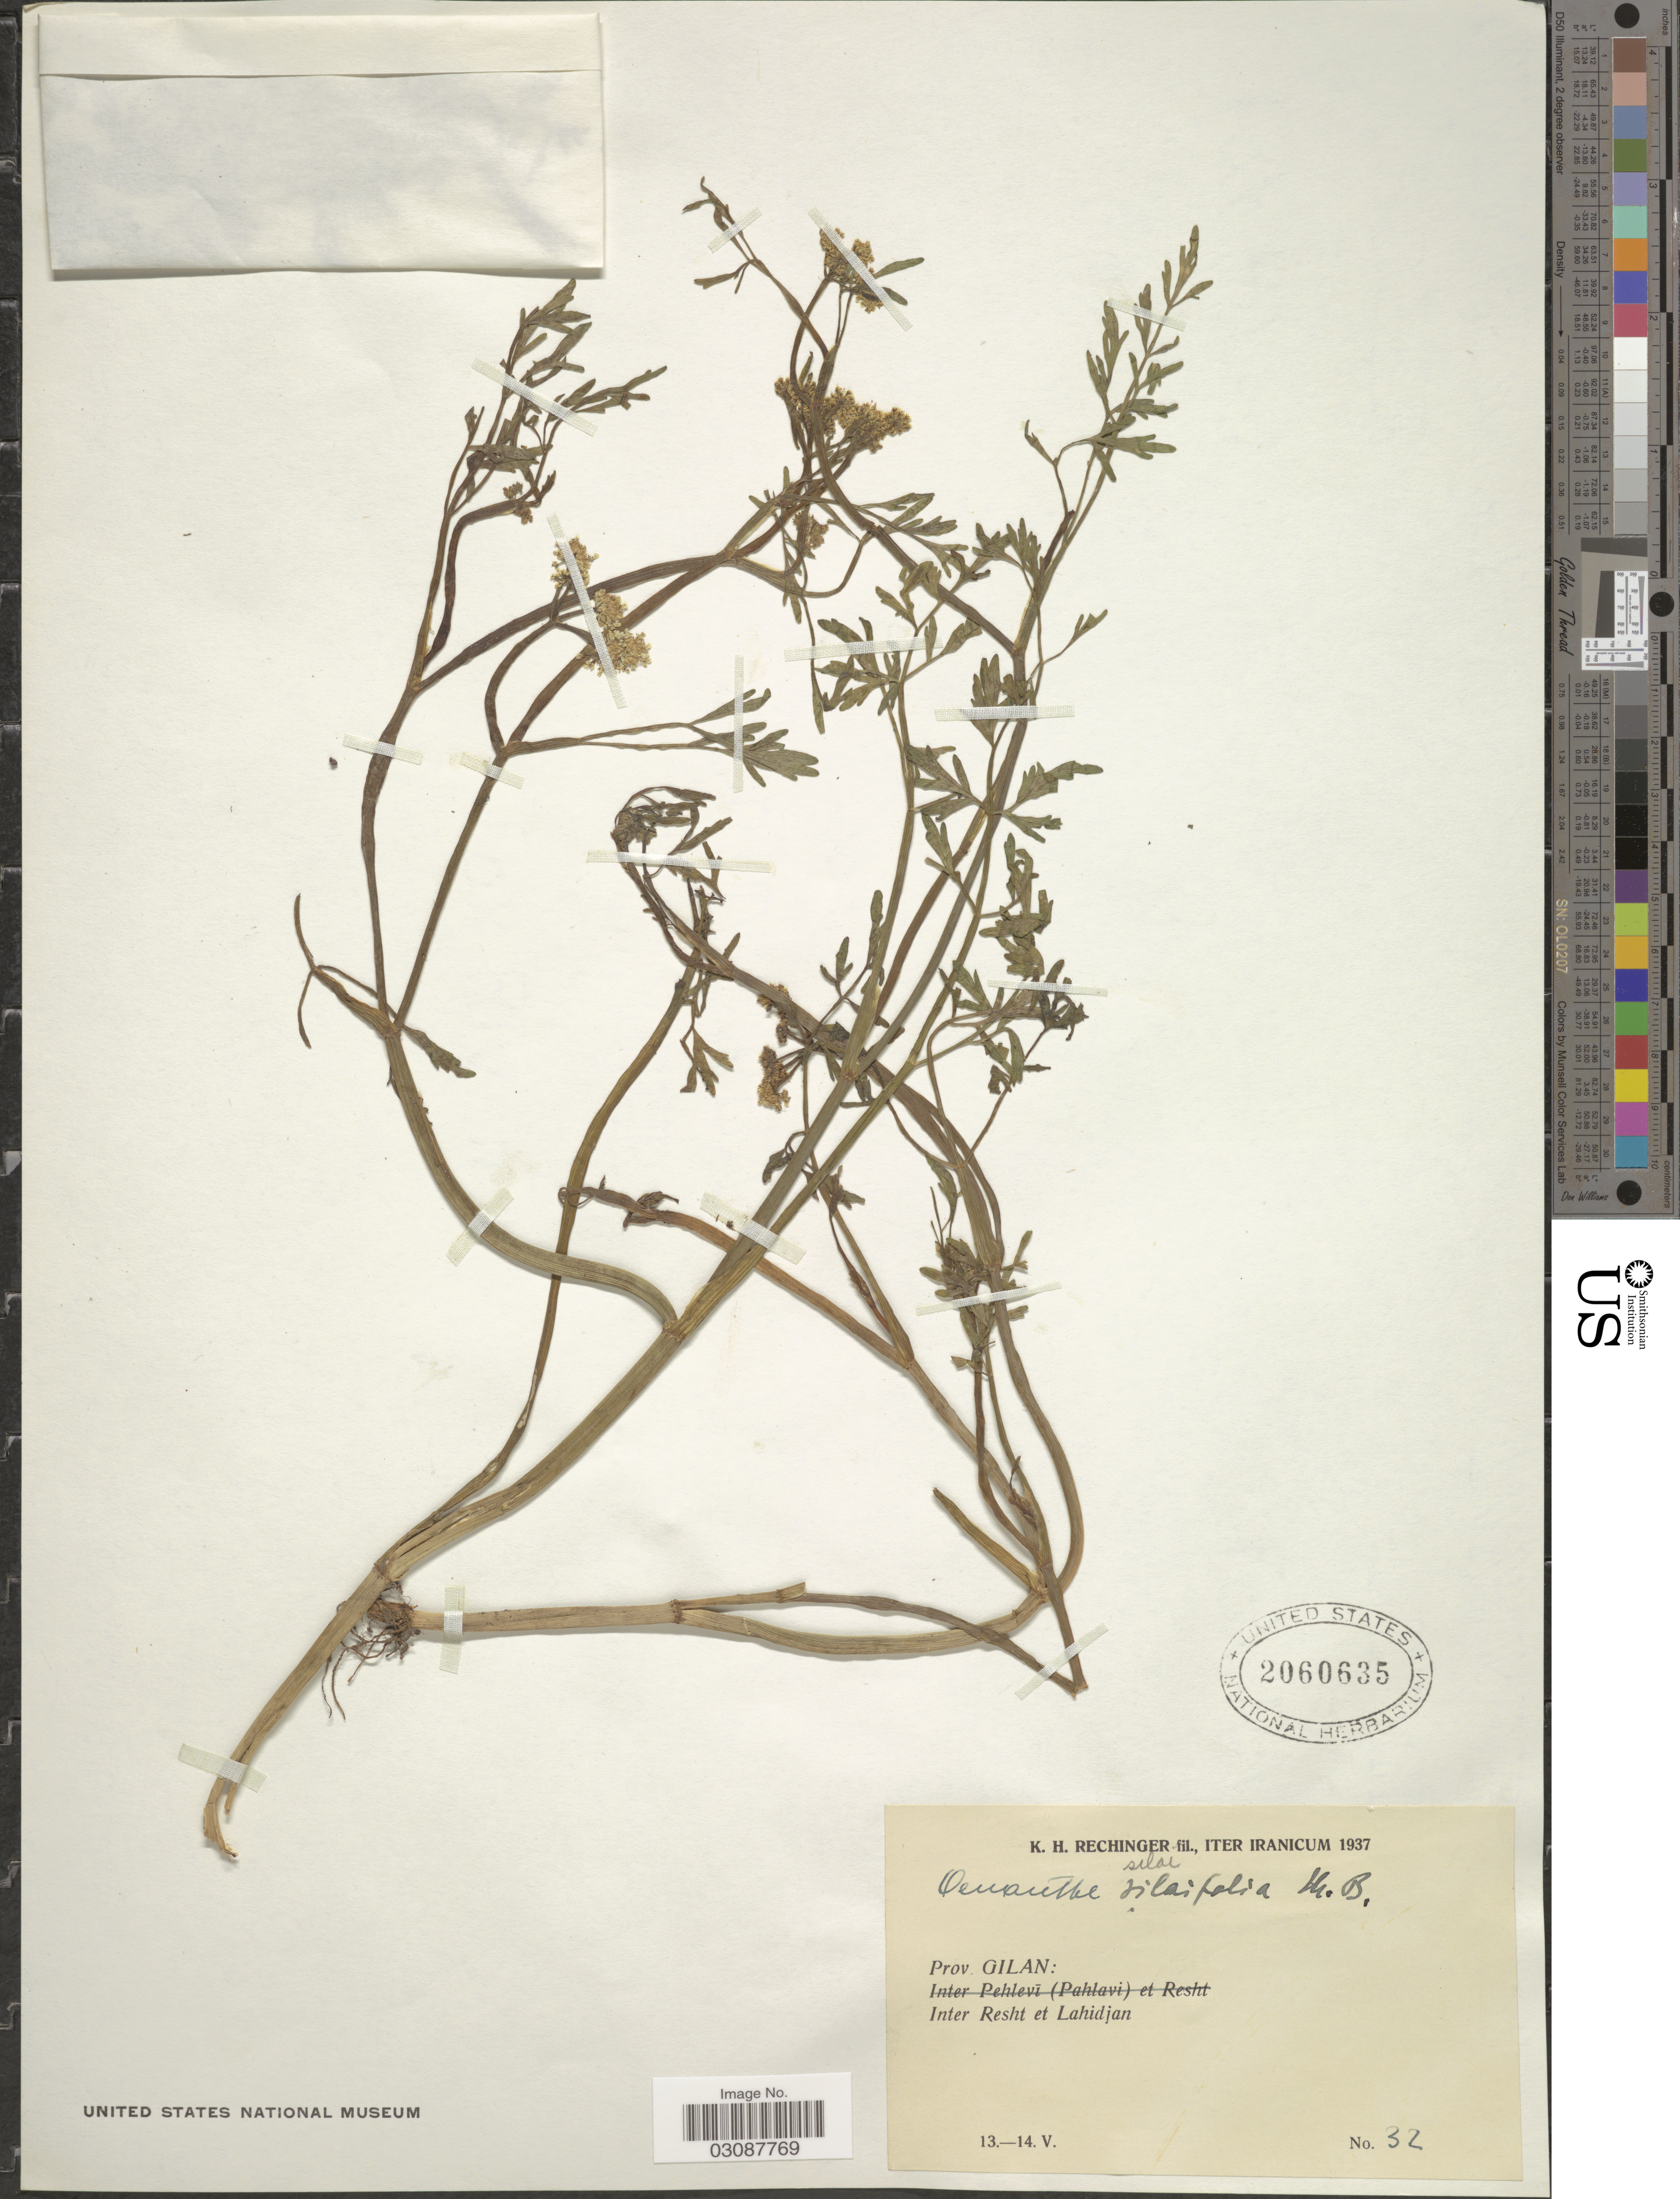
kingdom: Plantae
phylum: Tracheophyta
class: Magnoliopsida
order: Apiales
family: Apiaceae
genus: Oenanthe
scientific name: Oenanthe silaifolia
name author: M. Bieb.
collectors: K. H. Rechinger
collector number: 32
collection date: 1937-05-13/1937-05-14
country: Iran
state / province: Gilan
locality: Prov. Gilan, Inter Resht et Lahidjan.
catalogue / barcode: US 2060635